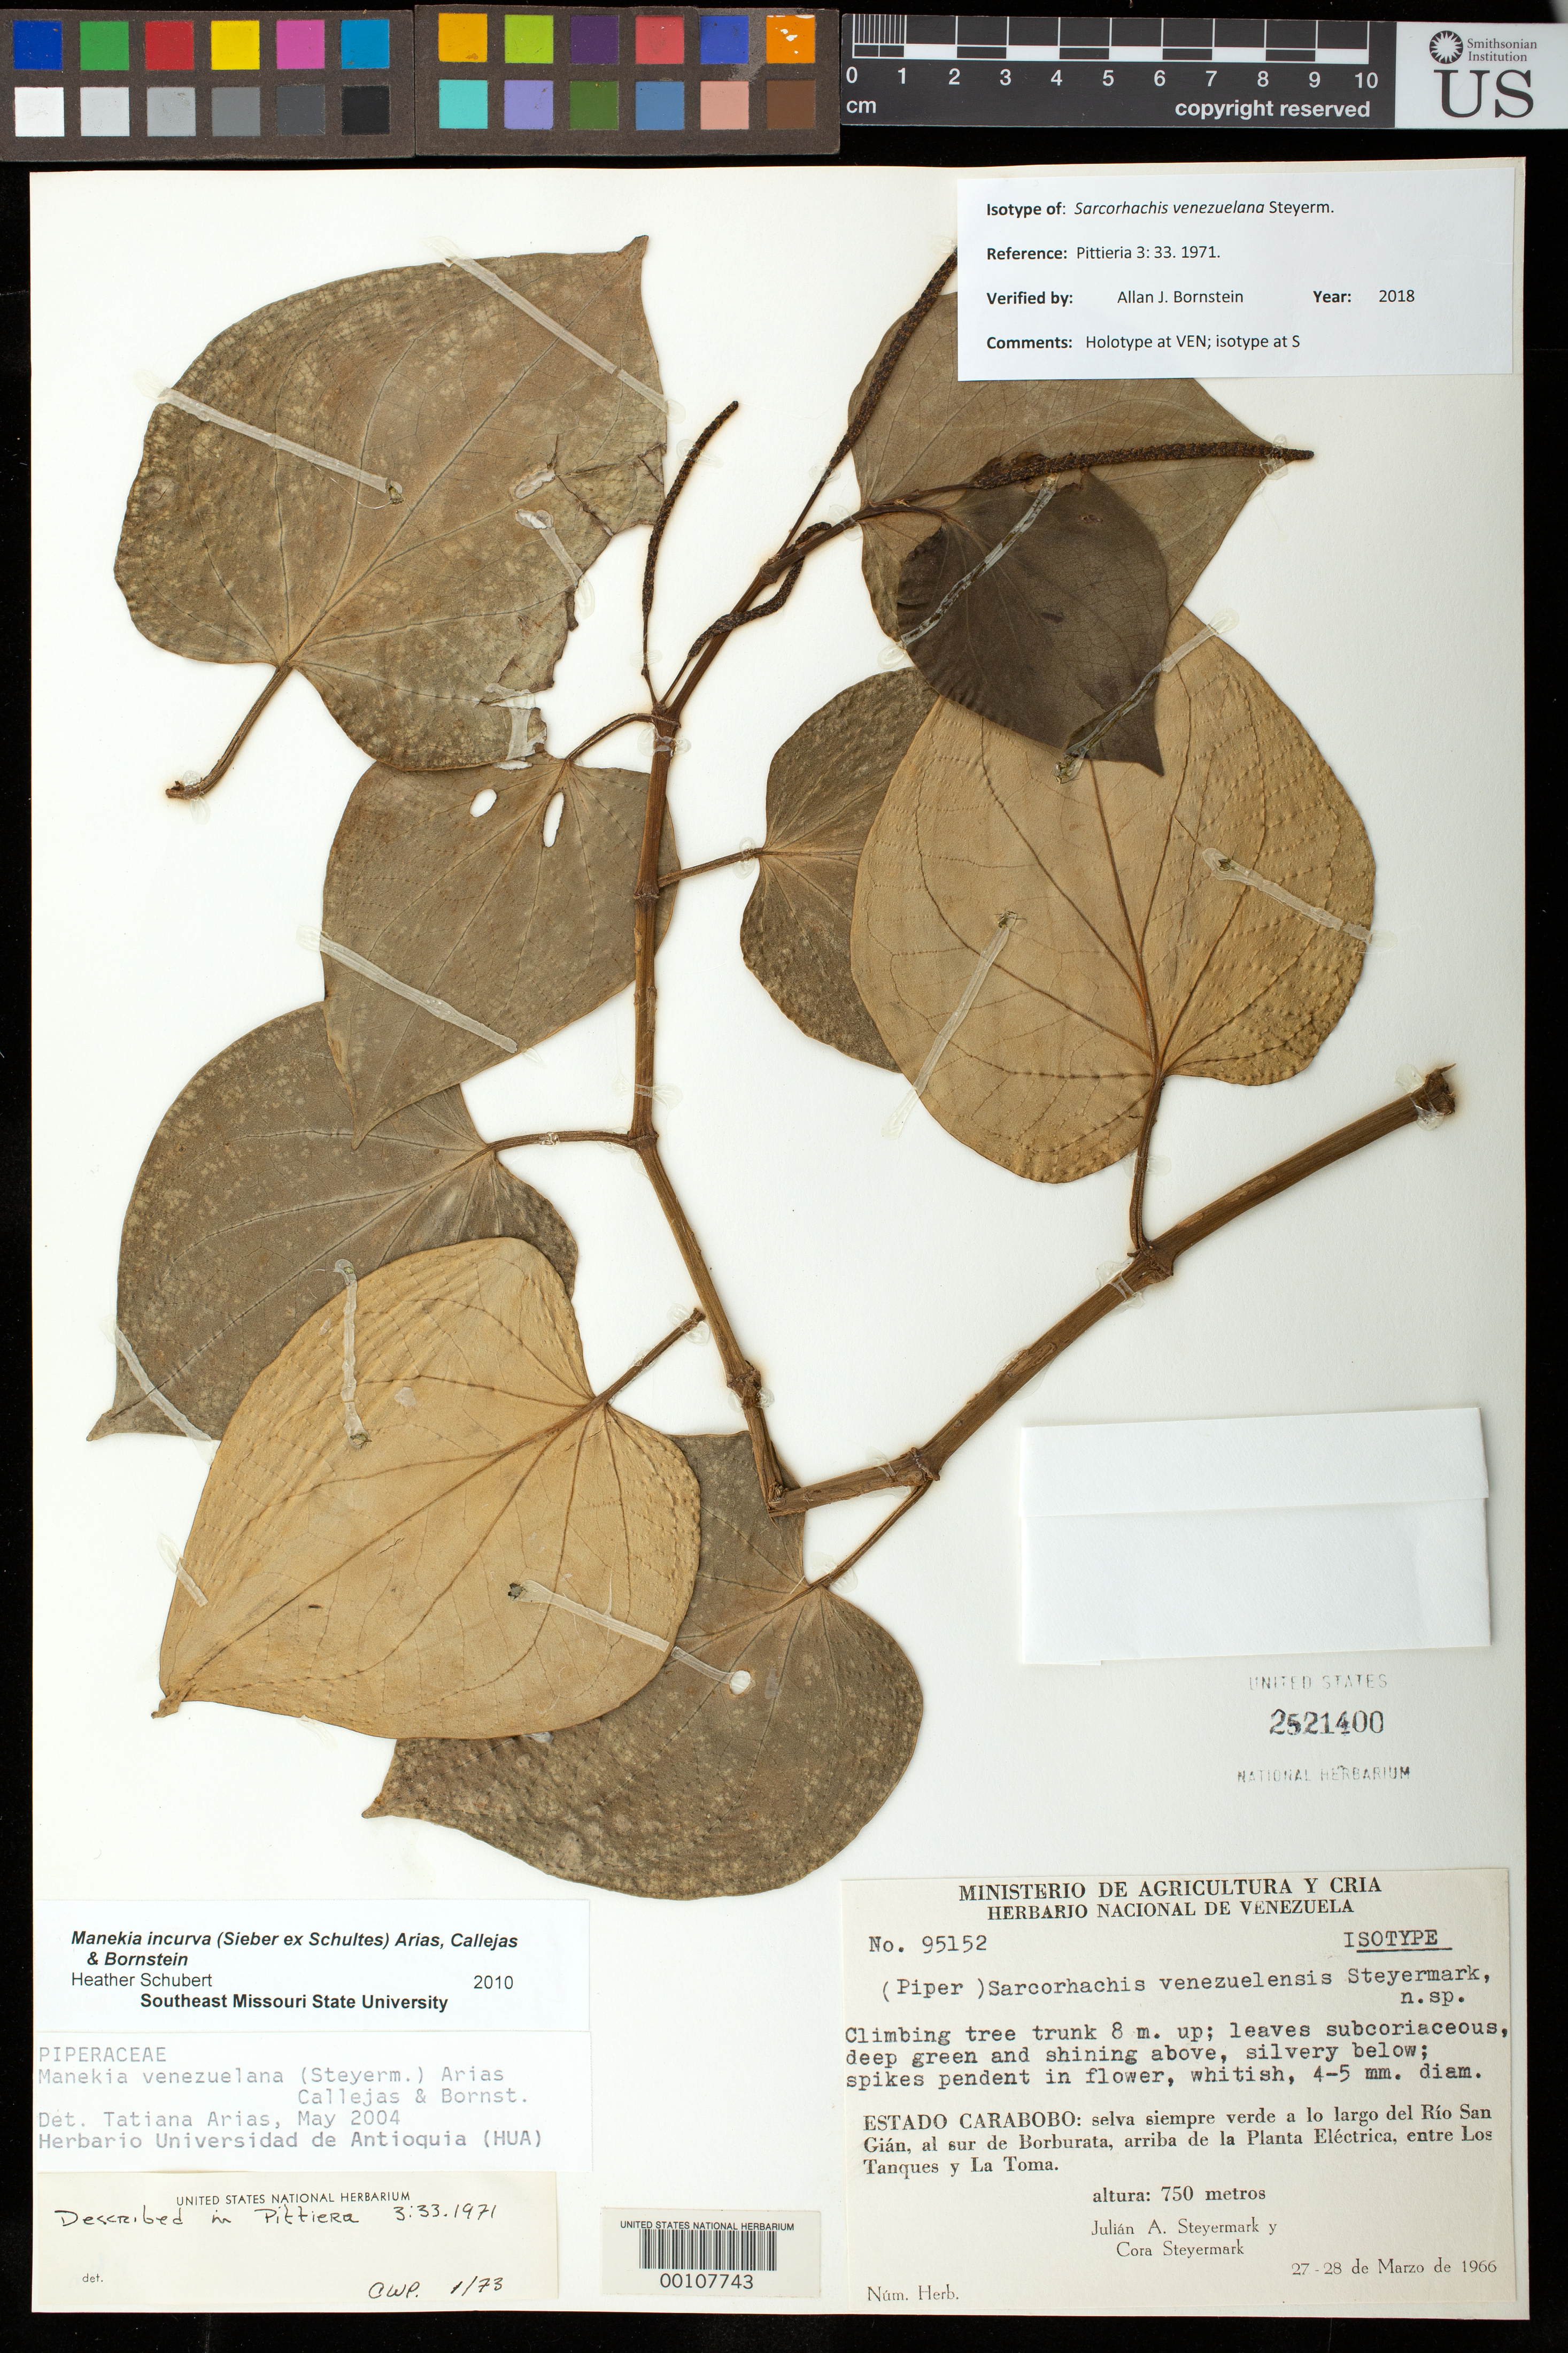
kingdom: Plantae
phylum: Tracheophyta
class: Magnoliopsida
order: Piperales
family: Piperaceae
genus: Sarcorhachis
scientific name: Sarcorhachis venezuelana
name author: Steyerm.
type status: Isotype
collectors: J. Steyermark & C. Steyermark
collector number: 95152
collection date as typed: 27 Mar 1966 to 28 Mar 1966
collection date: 1966-03-27/1966-03-28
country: Venezuela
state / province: Carabobo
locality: South of Borburata near the electric plant.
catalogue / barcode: US 2521400